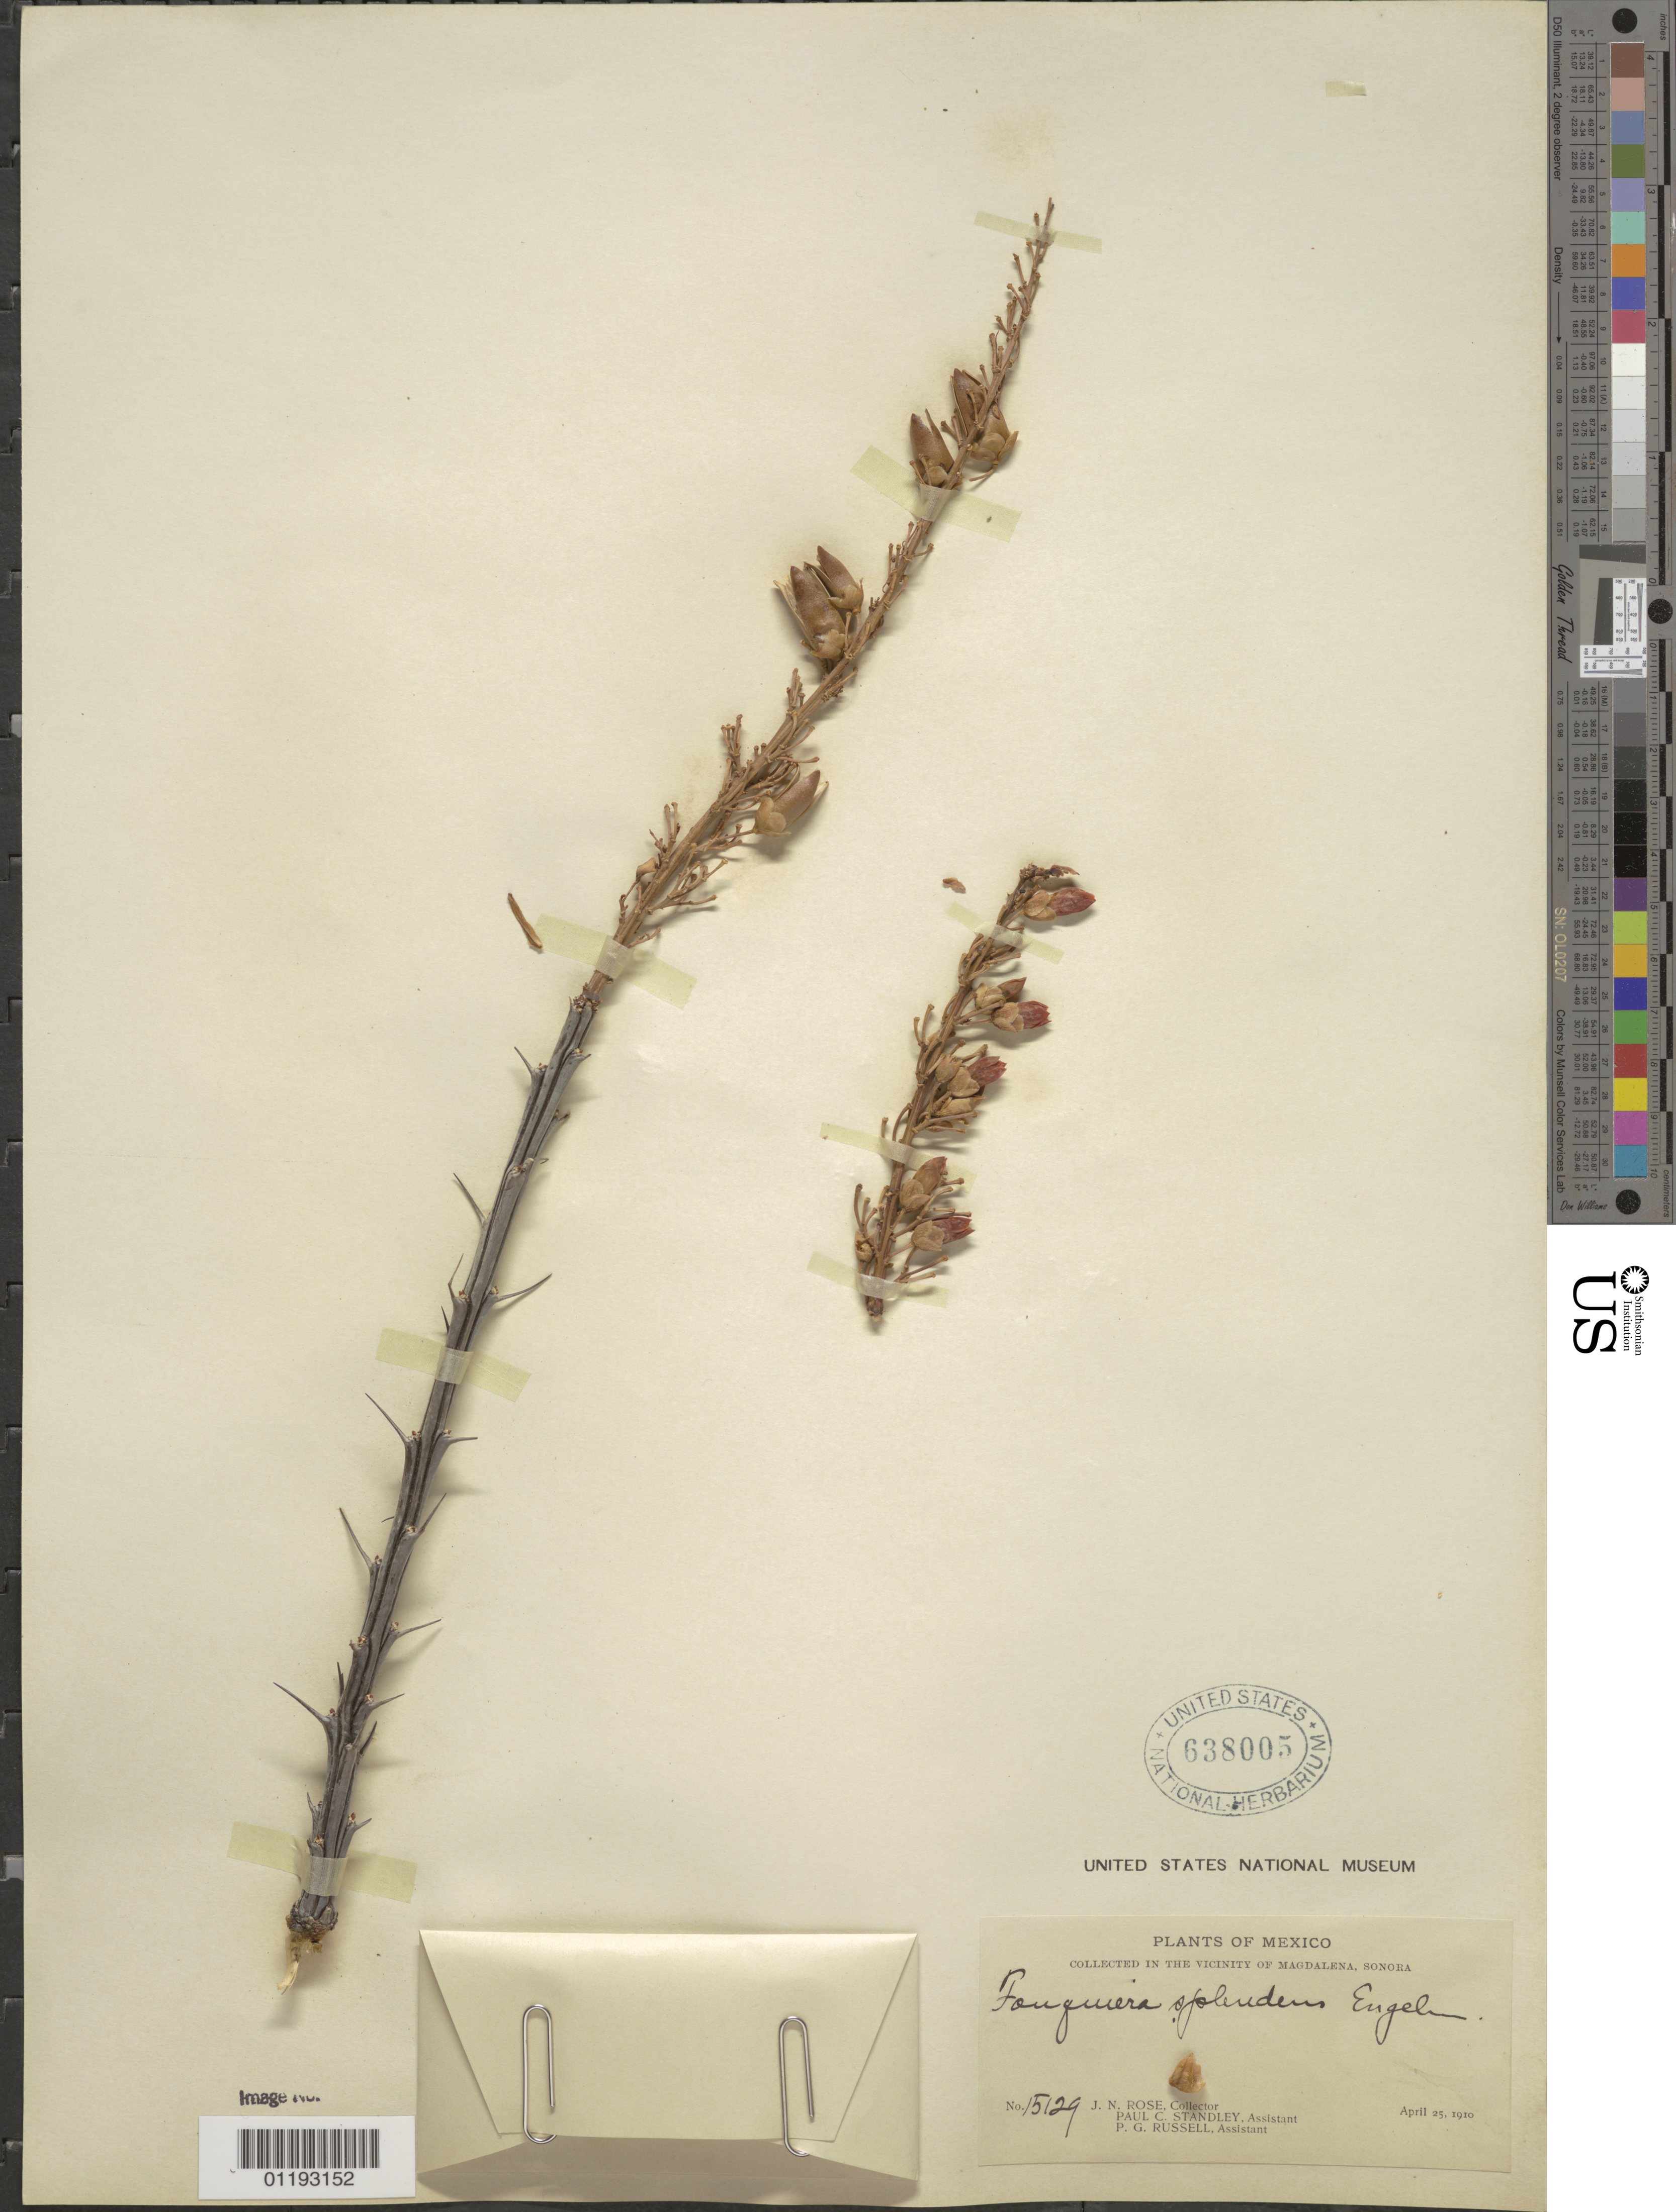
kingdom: Plantae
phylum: Tracheophyta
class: Magnoliopsida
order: Ericales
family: Fouquieriaceae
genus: Fouquieria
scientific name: Fouquieria splendens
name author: Engelm.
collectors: J. N. Rose, P. C. Standley & P. G. Russell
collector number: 15429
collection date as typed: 25 Apr 1910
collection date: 1910-04-25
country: Mexico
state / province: Sonora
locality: In the vicinity of Magdalena, Sonora.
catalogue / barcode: US 638005